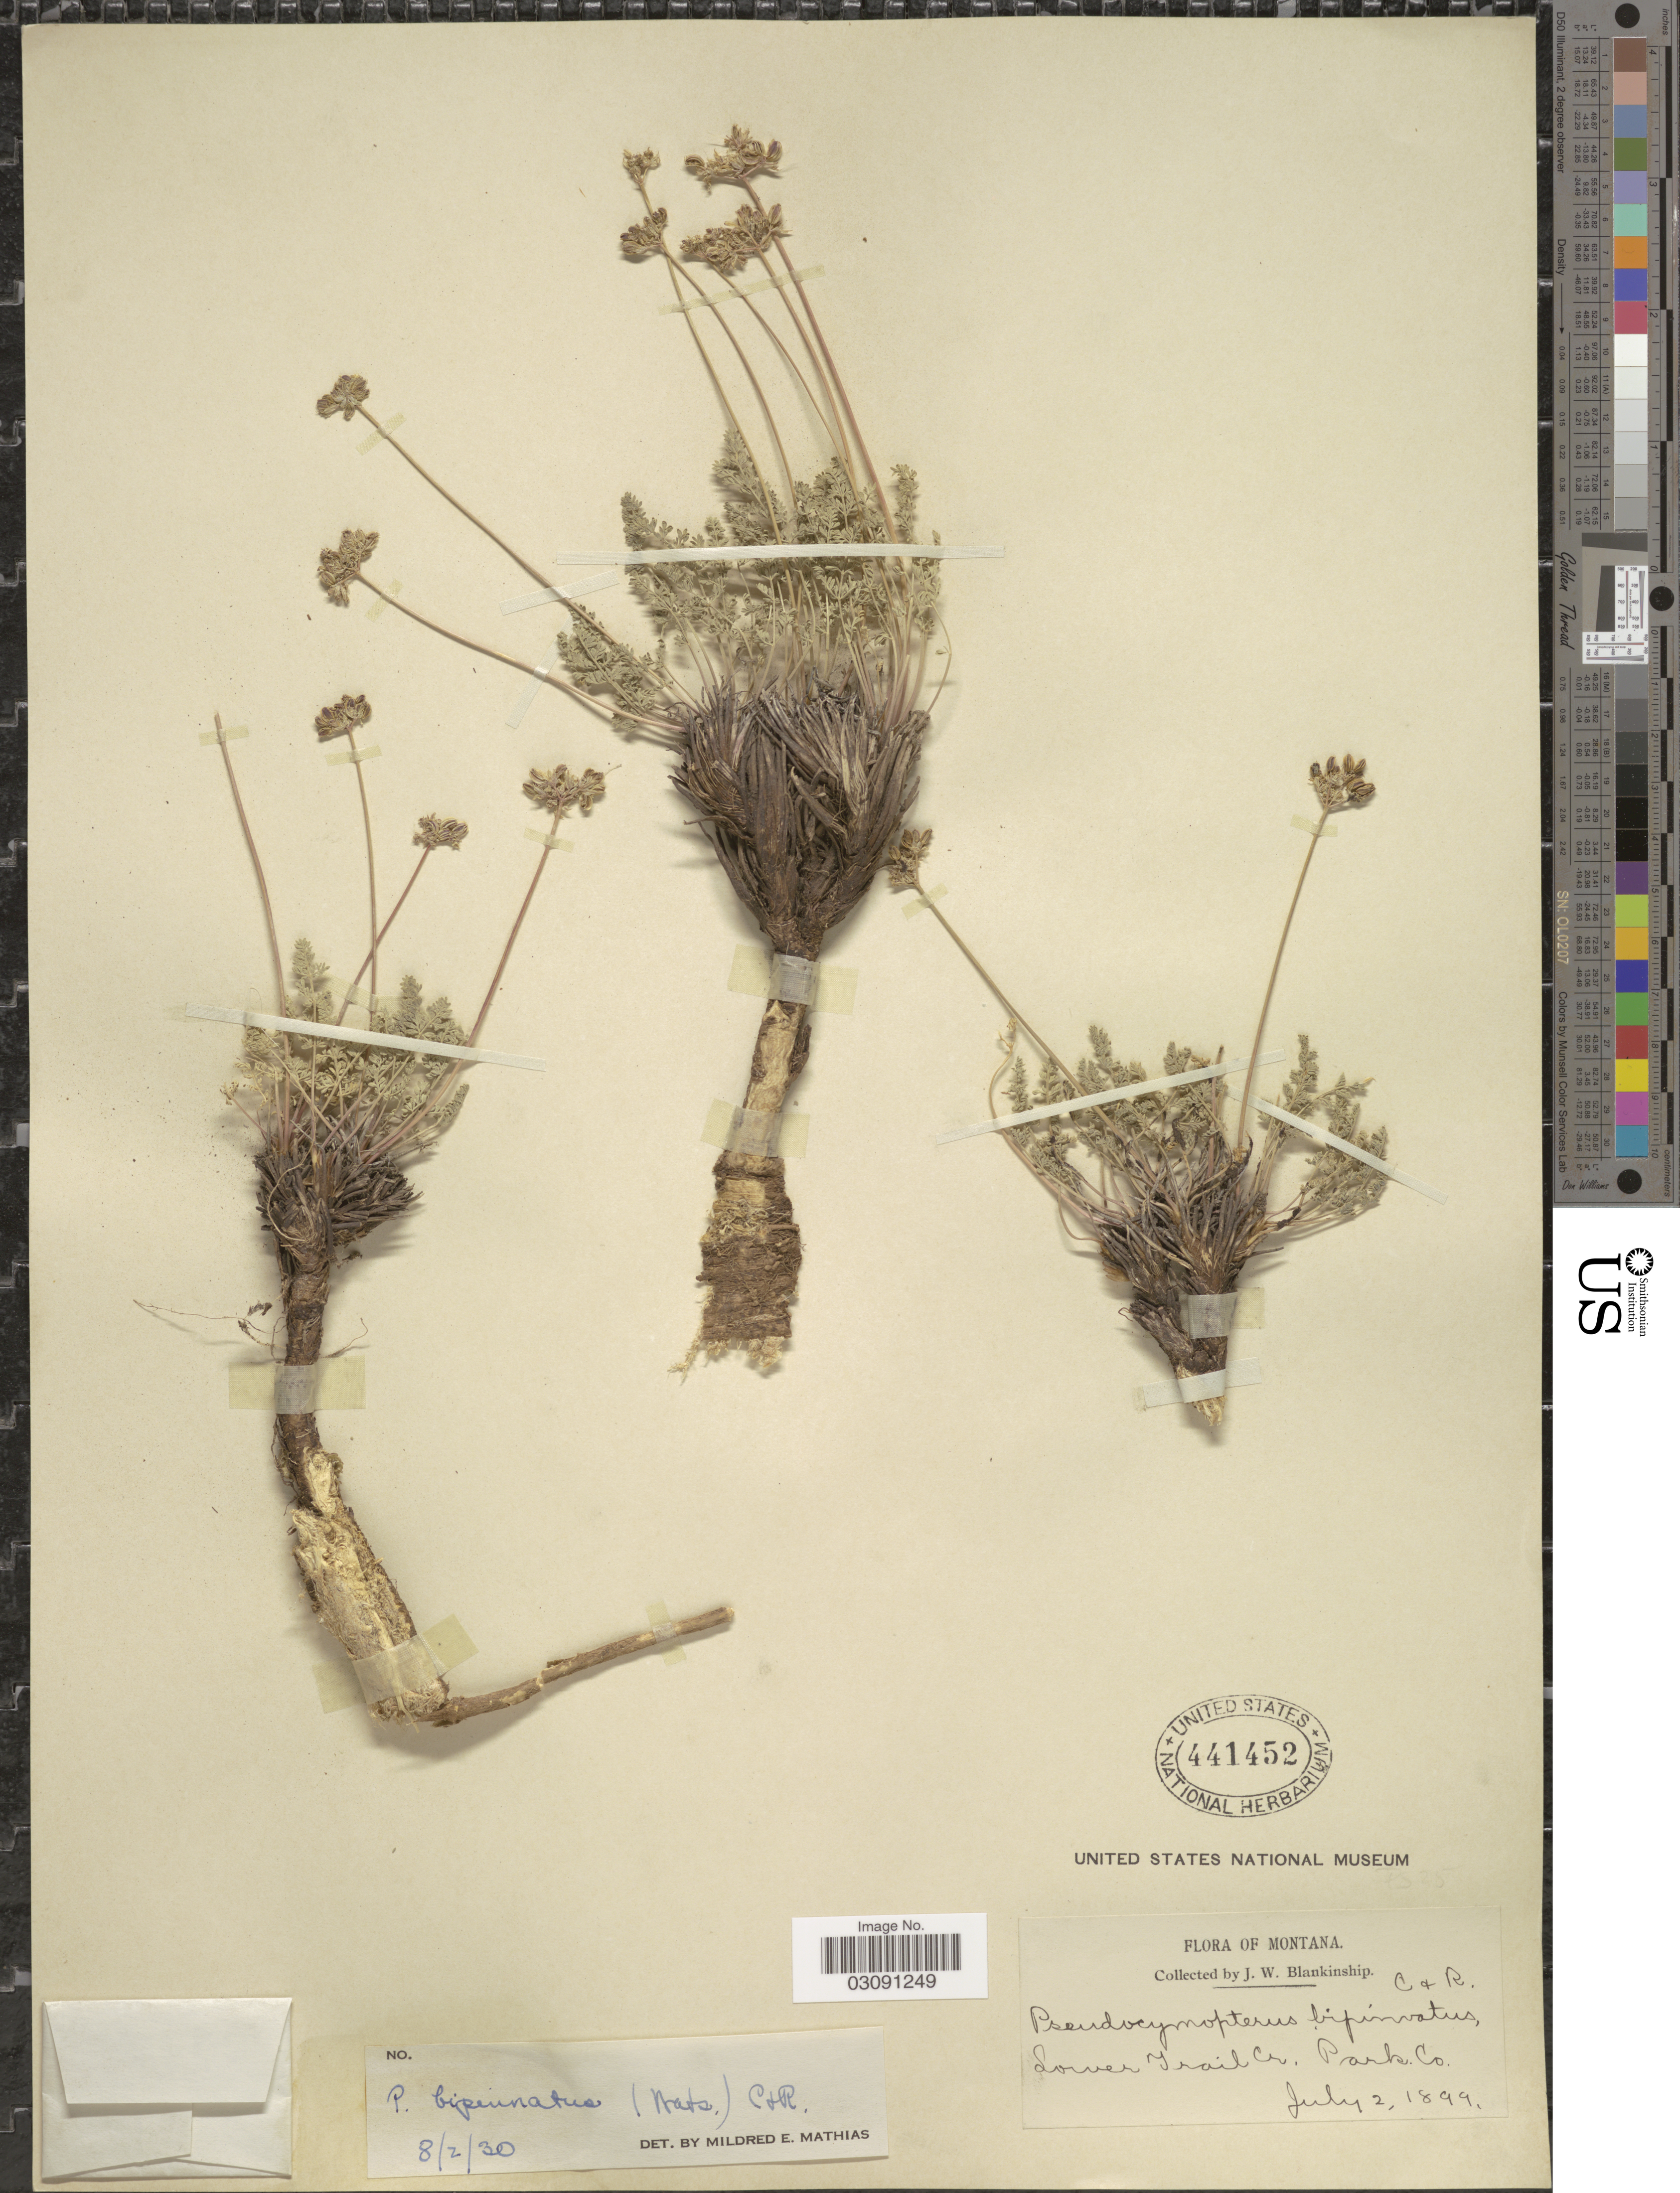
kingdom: Plantae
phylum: Tracheophyta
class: Magnoliopsida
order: Apiales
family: Apiaceae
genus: Cymopterus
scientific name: Cymopterus bipinnatus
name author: S. Watson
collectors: J. W. Blankinship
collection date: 1899-07-02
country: United States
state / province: Montana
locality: Lower Trail Cr. Park. Co.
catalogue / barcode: US 441452